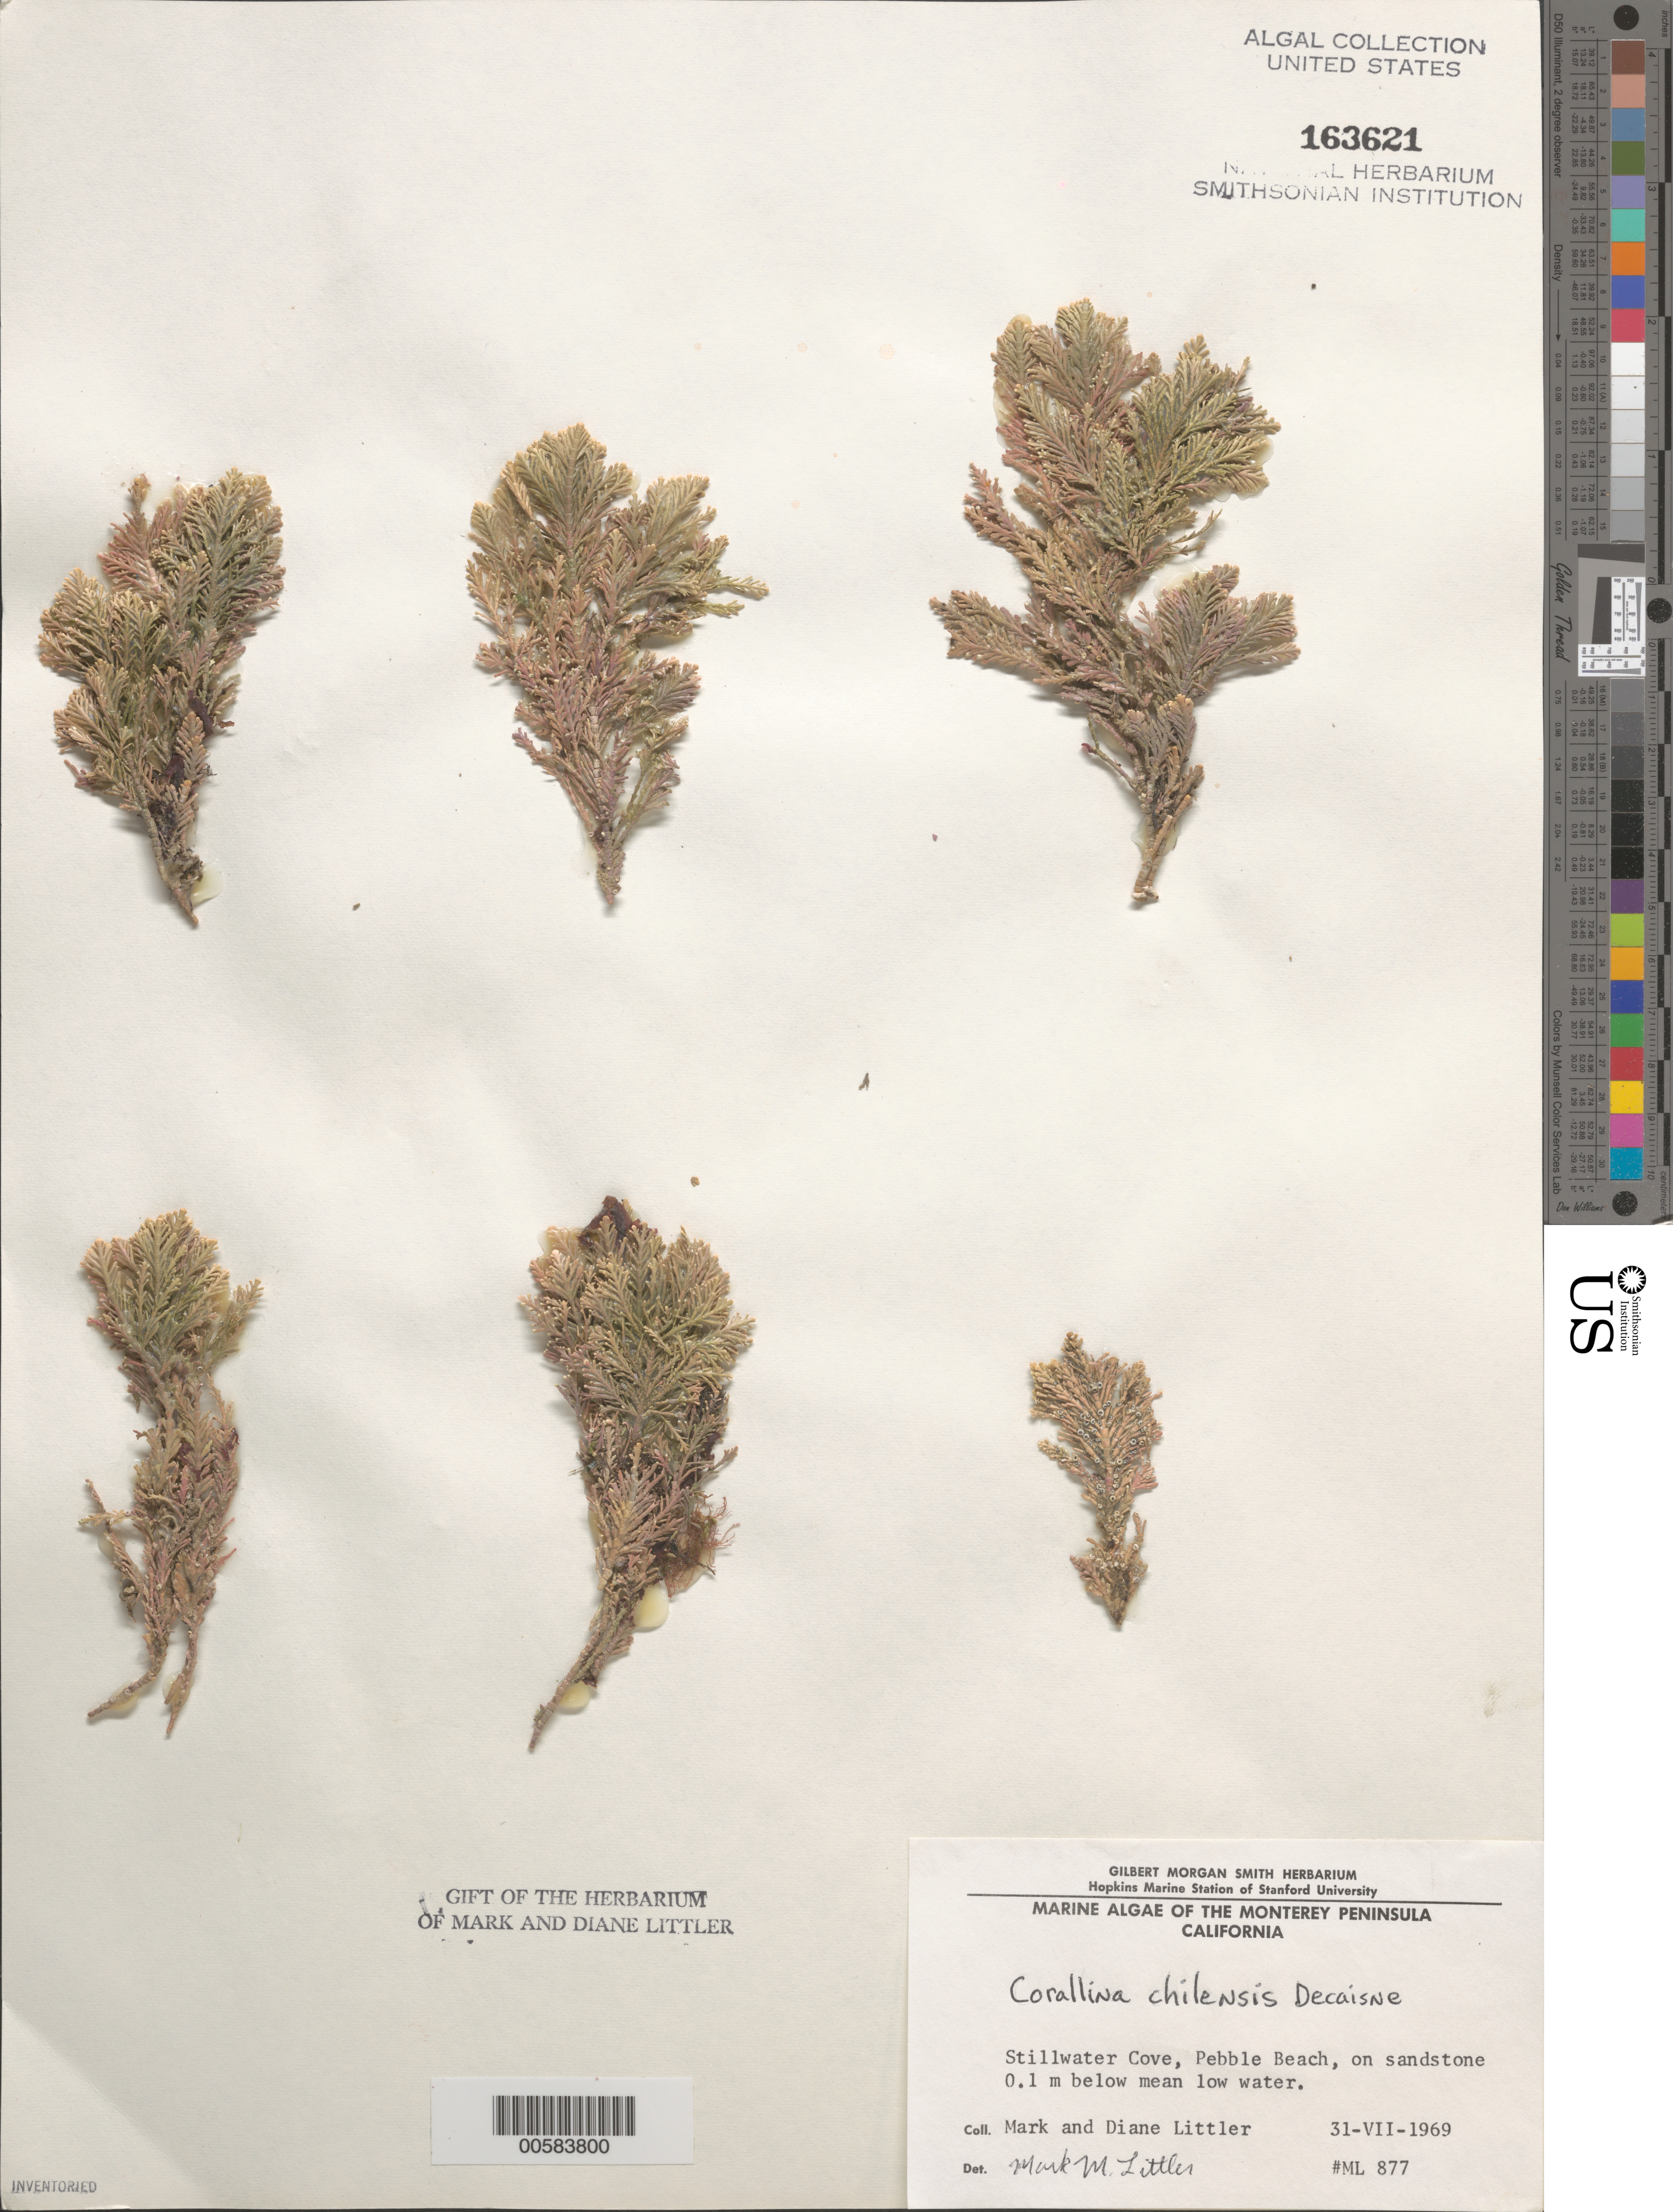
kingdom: Plantae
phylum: Rhodophyta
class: Florideophyceae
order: Corallinales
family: Corallinaceae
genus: Corallina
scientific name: Corallina officinalis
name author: L.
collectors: M. M. Littler & D. S. Littler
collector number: ML 877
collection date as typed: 31 Jul 1969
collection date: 1969-07-31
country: United States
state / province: California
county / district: Monterey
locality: Stillwater Cove, Pebble Beach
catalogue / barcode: US 163621